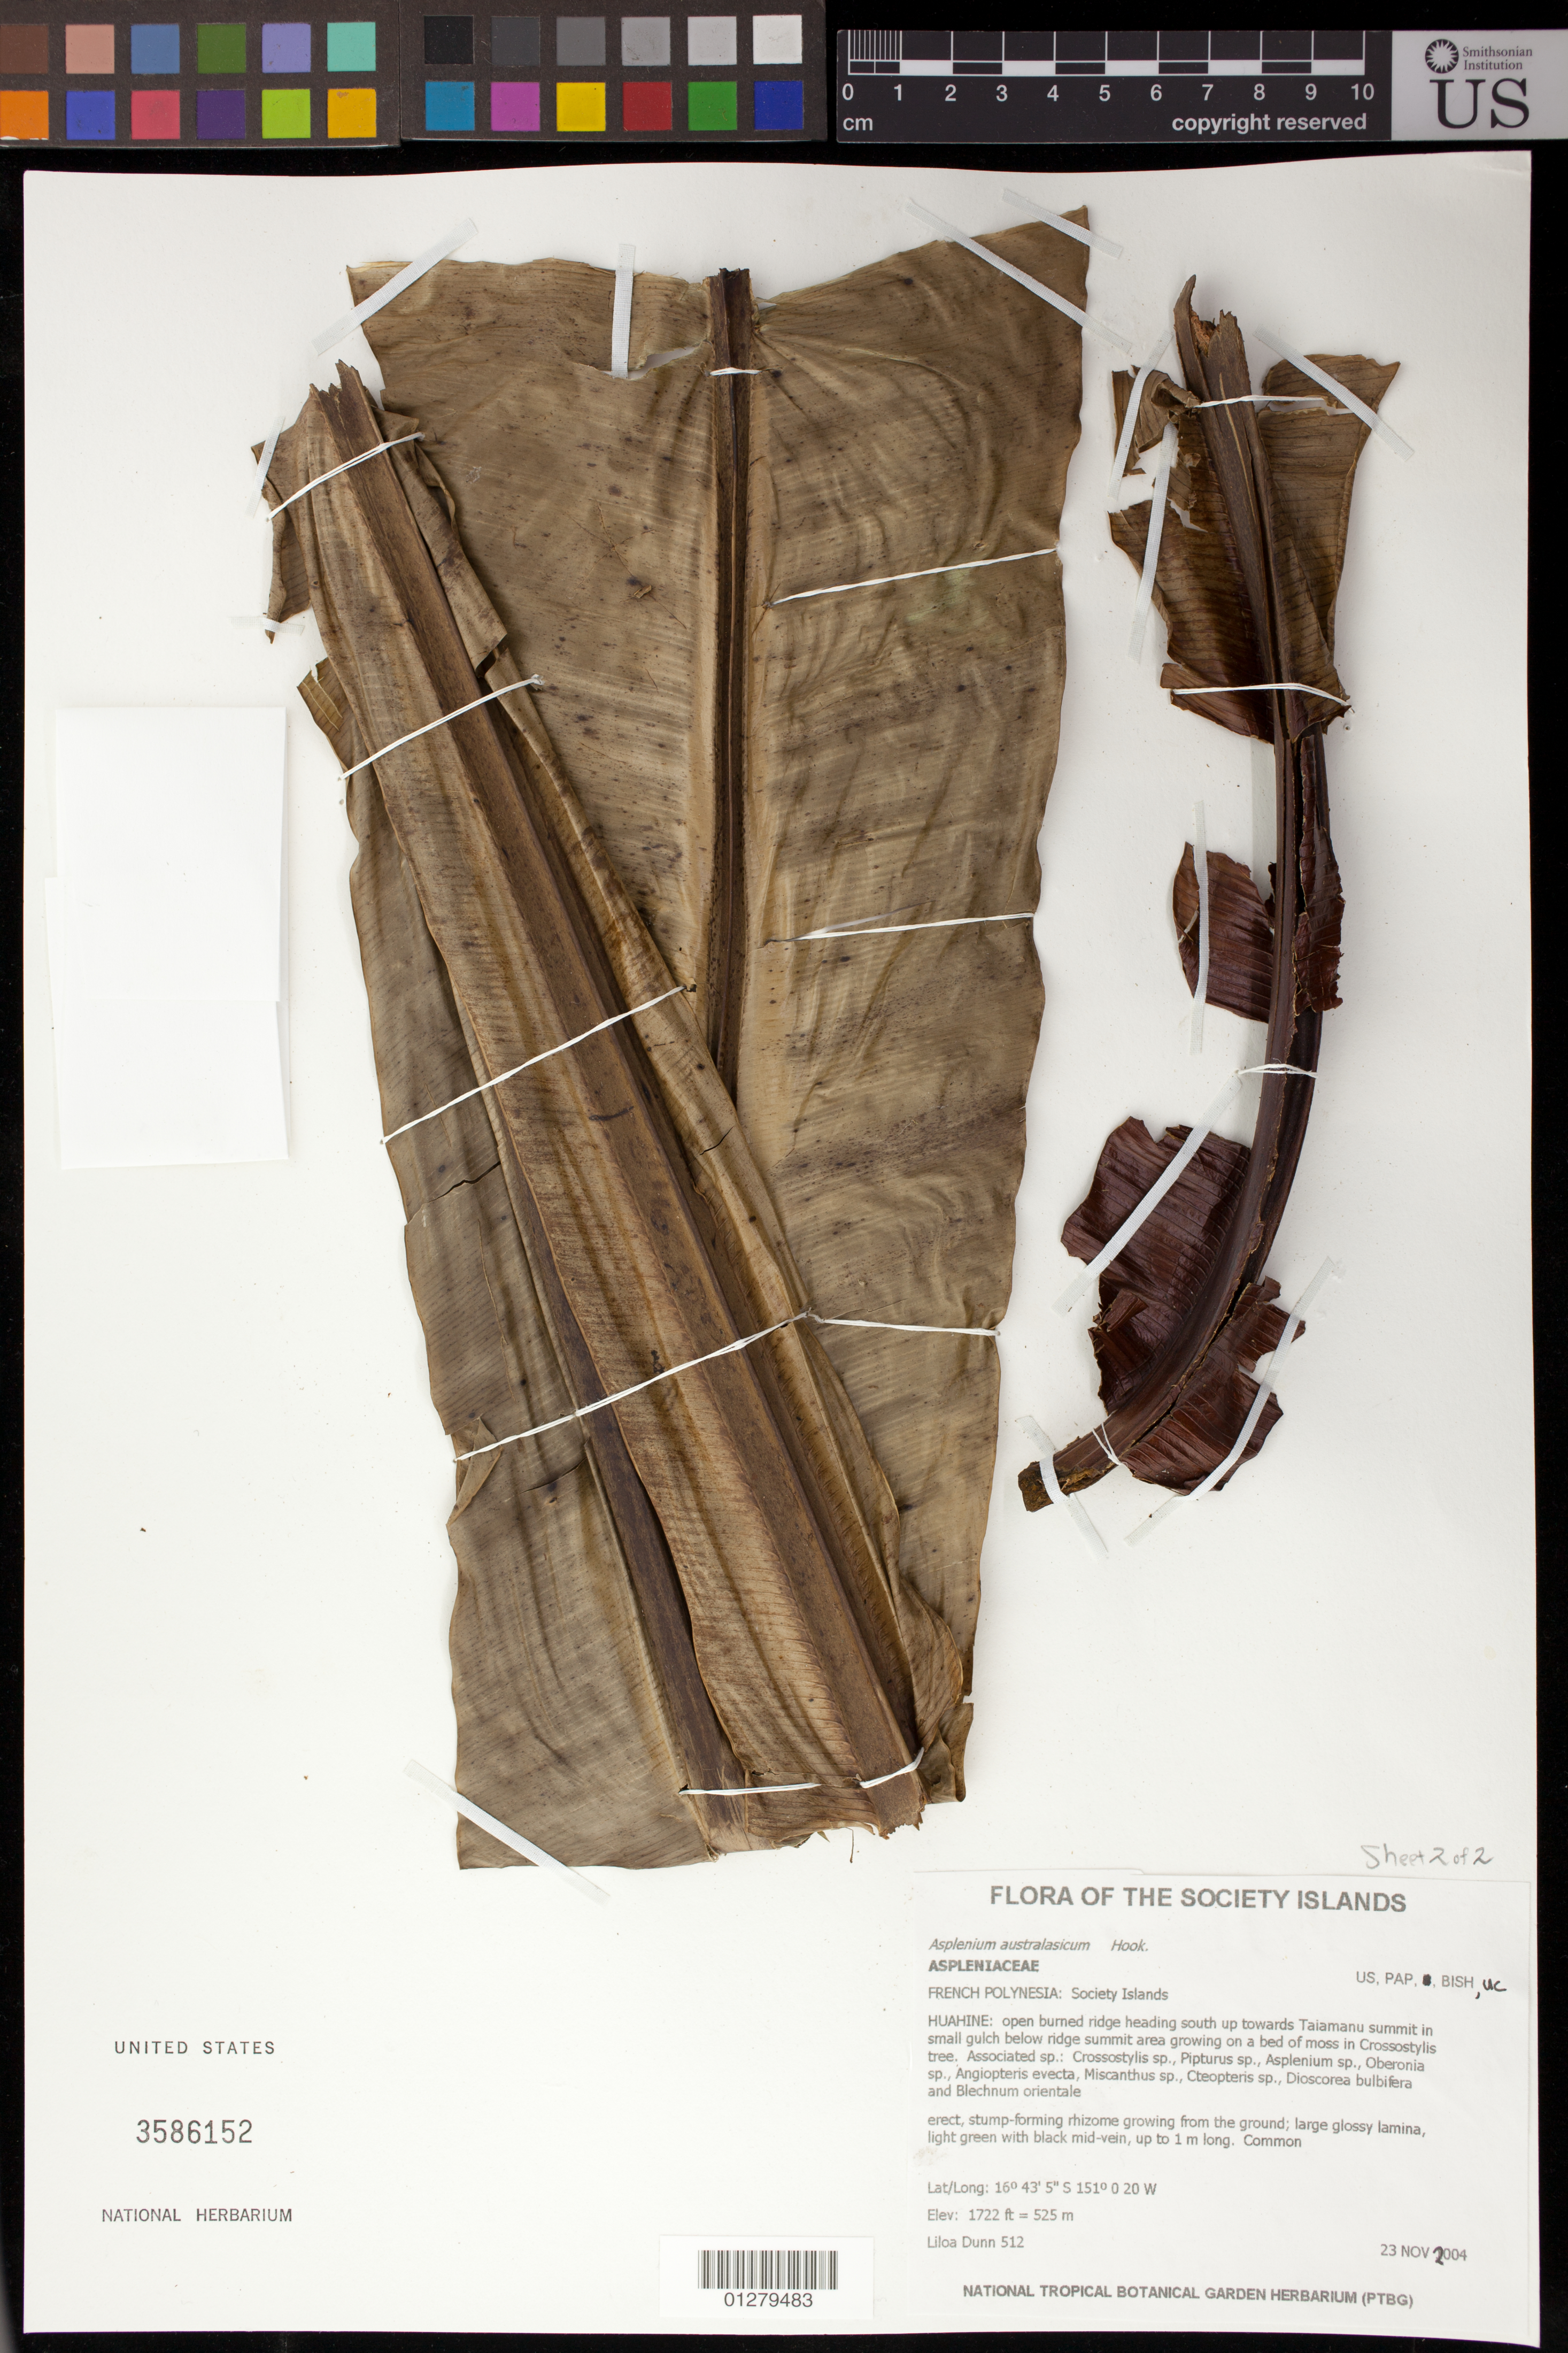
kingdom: Plantae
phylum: Tracheophyta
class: Polypodiopsida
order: Polypodiales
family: Aspleniaceae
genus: Asplenium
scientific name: Asplenium australasicum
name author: (Sm.) Hook.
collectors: L. Dunn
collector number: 512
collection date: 2004-11-23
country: French Polynesia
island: Huahine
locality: Open burned ridge south up towards Taiamanu summit in small gulch below ridge summit area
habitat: Moss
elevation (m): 525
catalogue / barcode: US 3586152